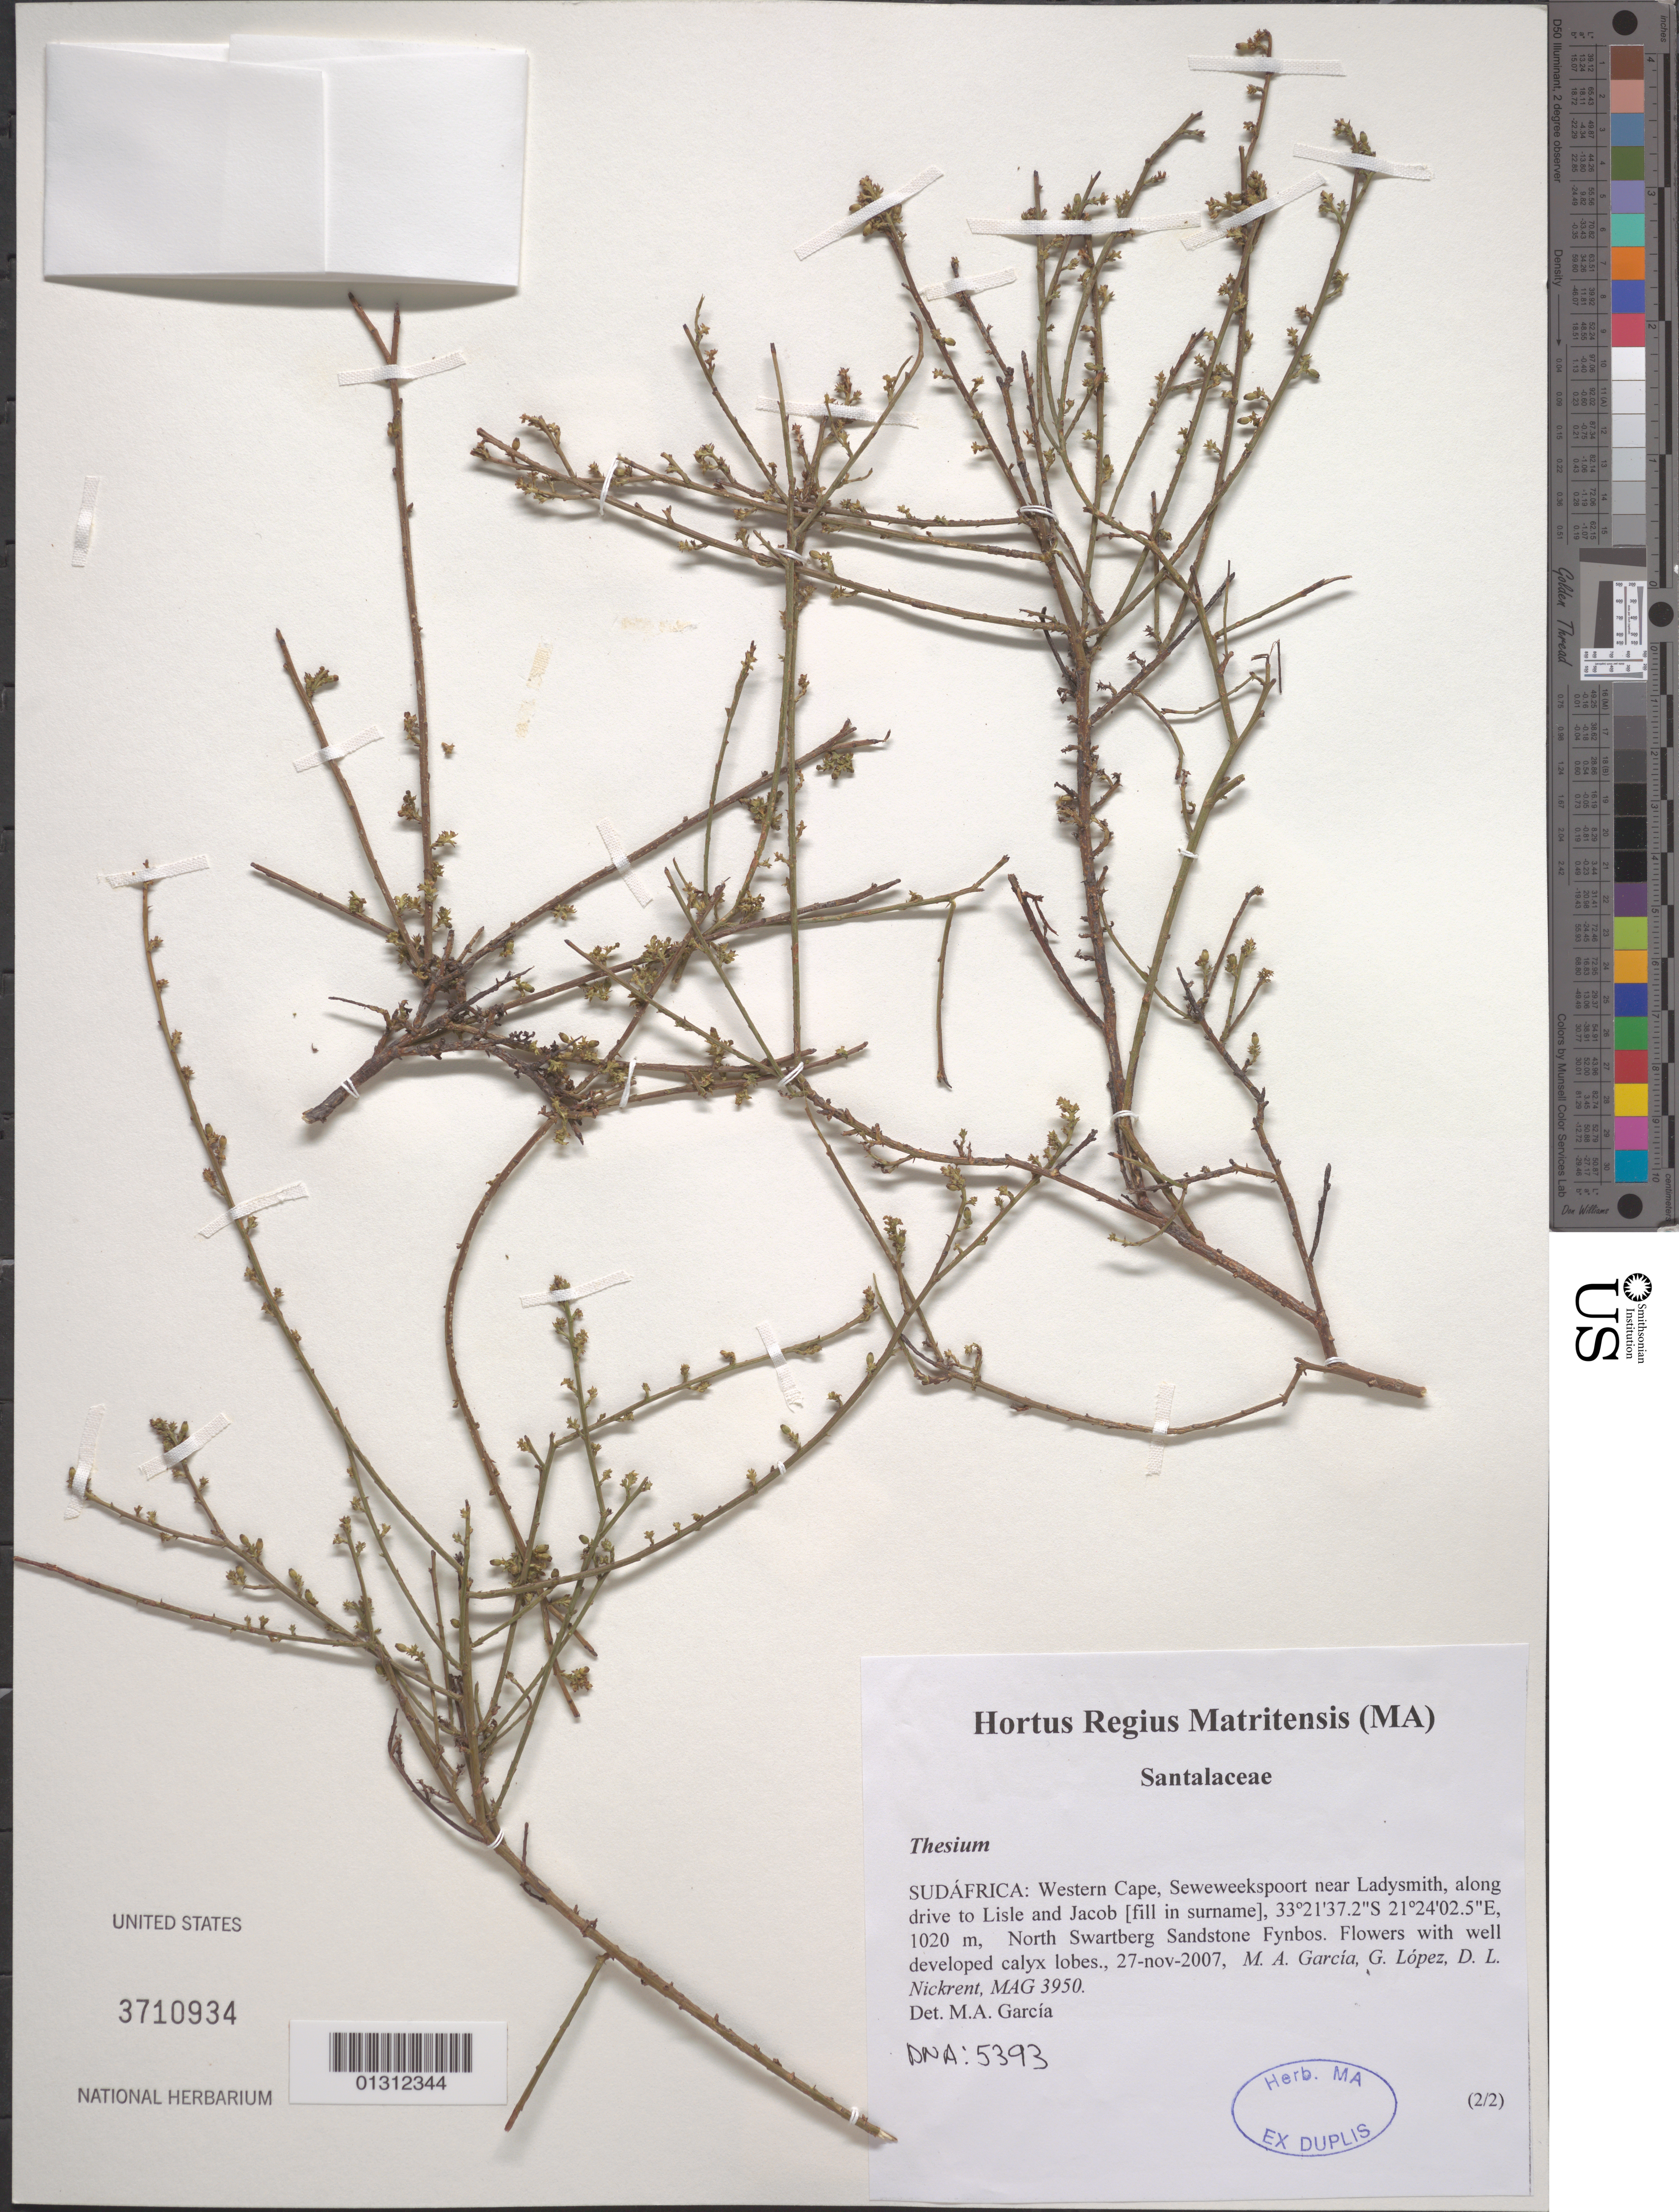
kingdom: Plantae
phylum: Tracheophyta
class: Magnoliopsida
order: Santalales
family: Thesiaceae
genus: Thesium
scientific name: Thesium sp.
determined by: García, M. A.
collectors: M. A. García, G. López & D. Nickrent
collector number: MAG 3950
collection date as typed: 27-nov-2007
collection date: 2007-11-27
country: South Africa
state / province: Western Cape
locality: Seweweekspoort near Ladysmith, along drive to Lisle and Jacob [fill in surname], North Swartberg Sandstone Fynbos.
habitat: Sandstone Fynbos.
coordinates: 33 21 37.2 S, 21 24 02.5 E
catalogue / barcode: US 310934